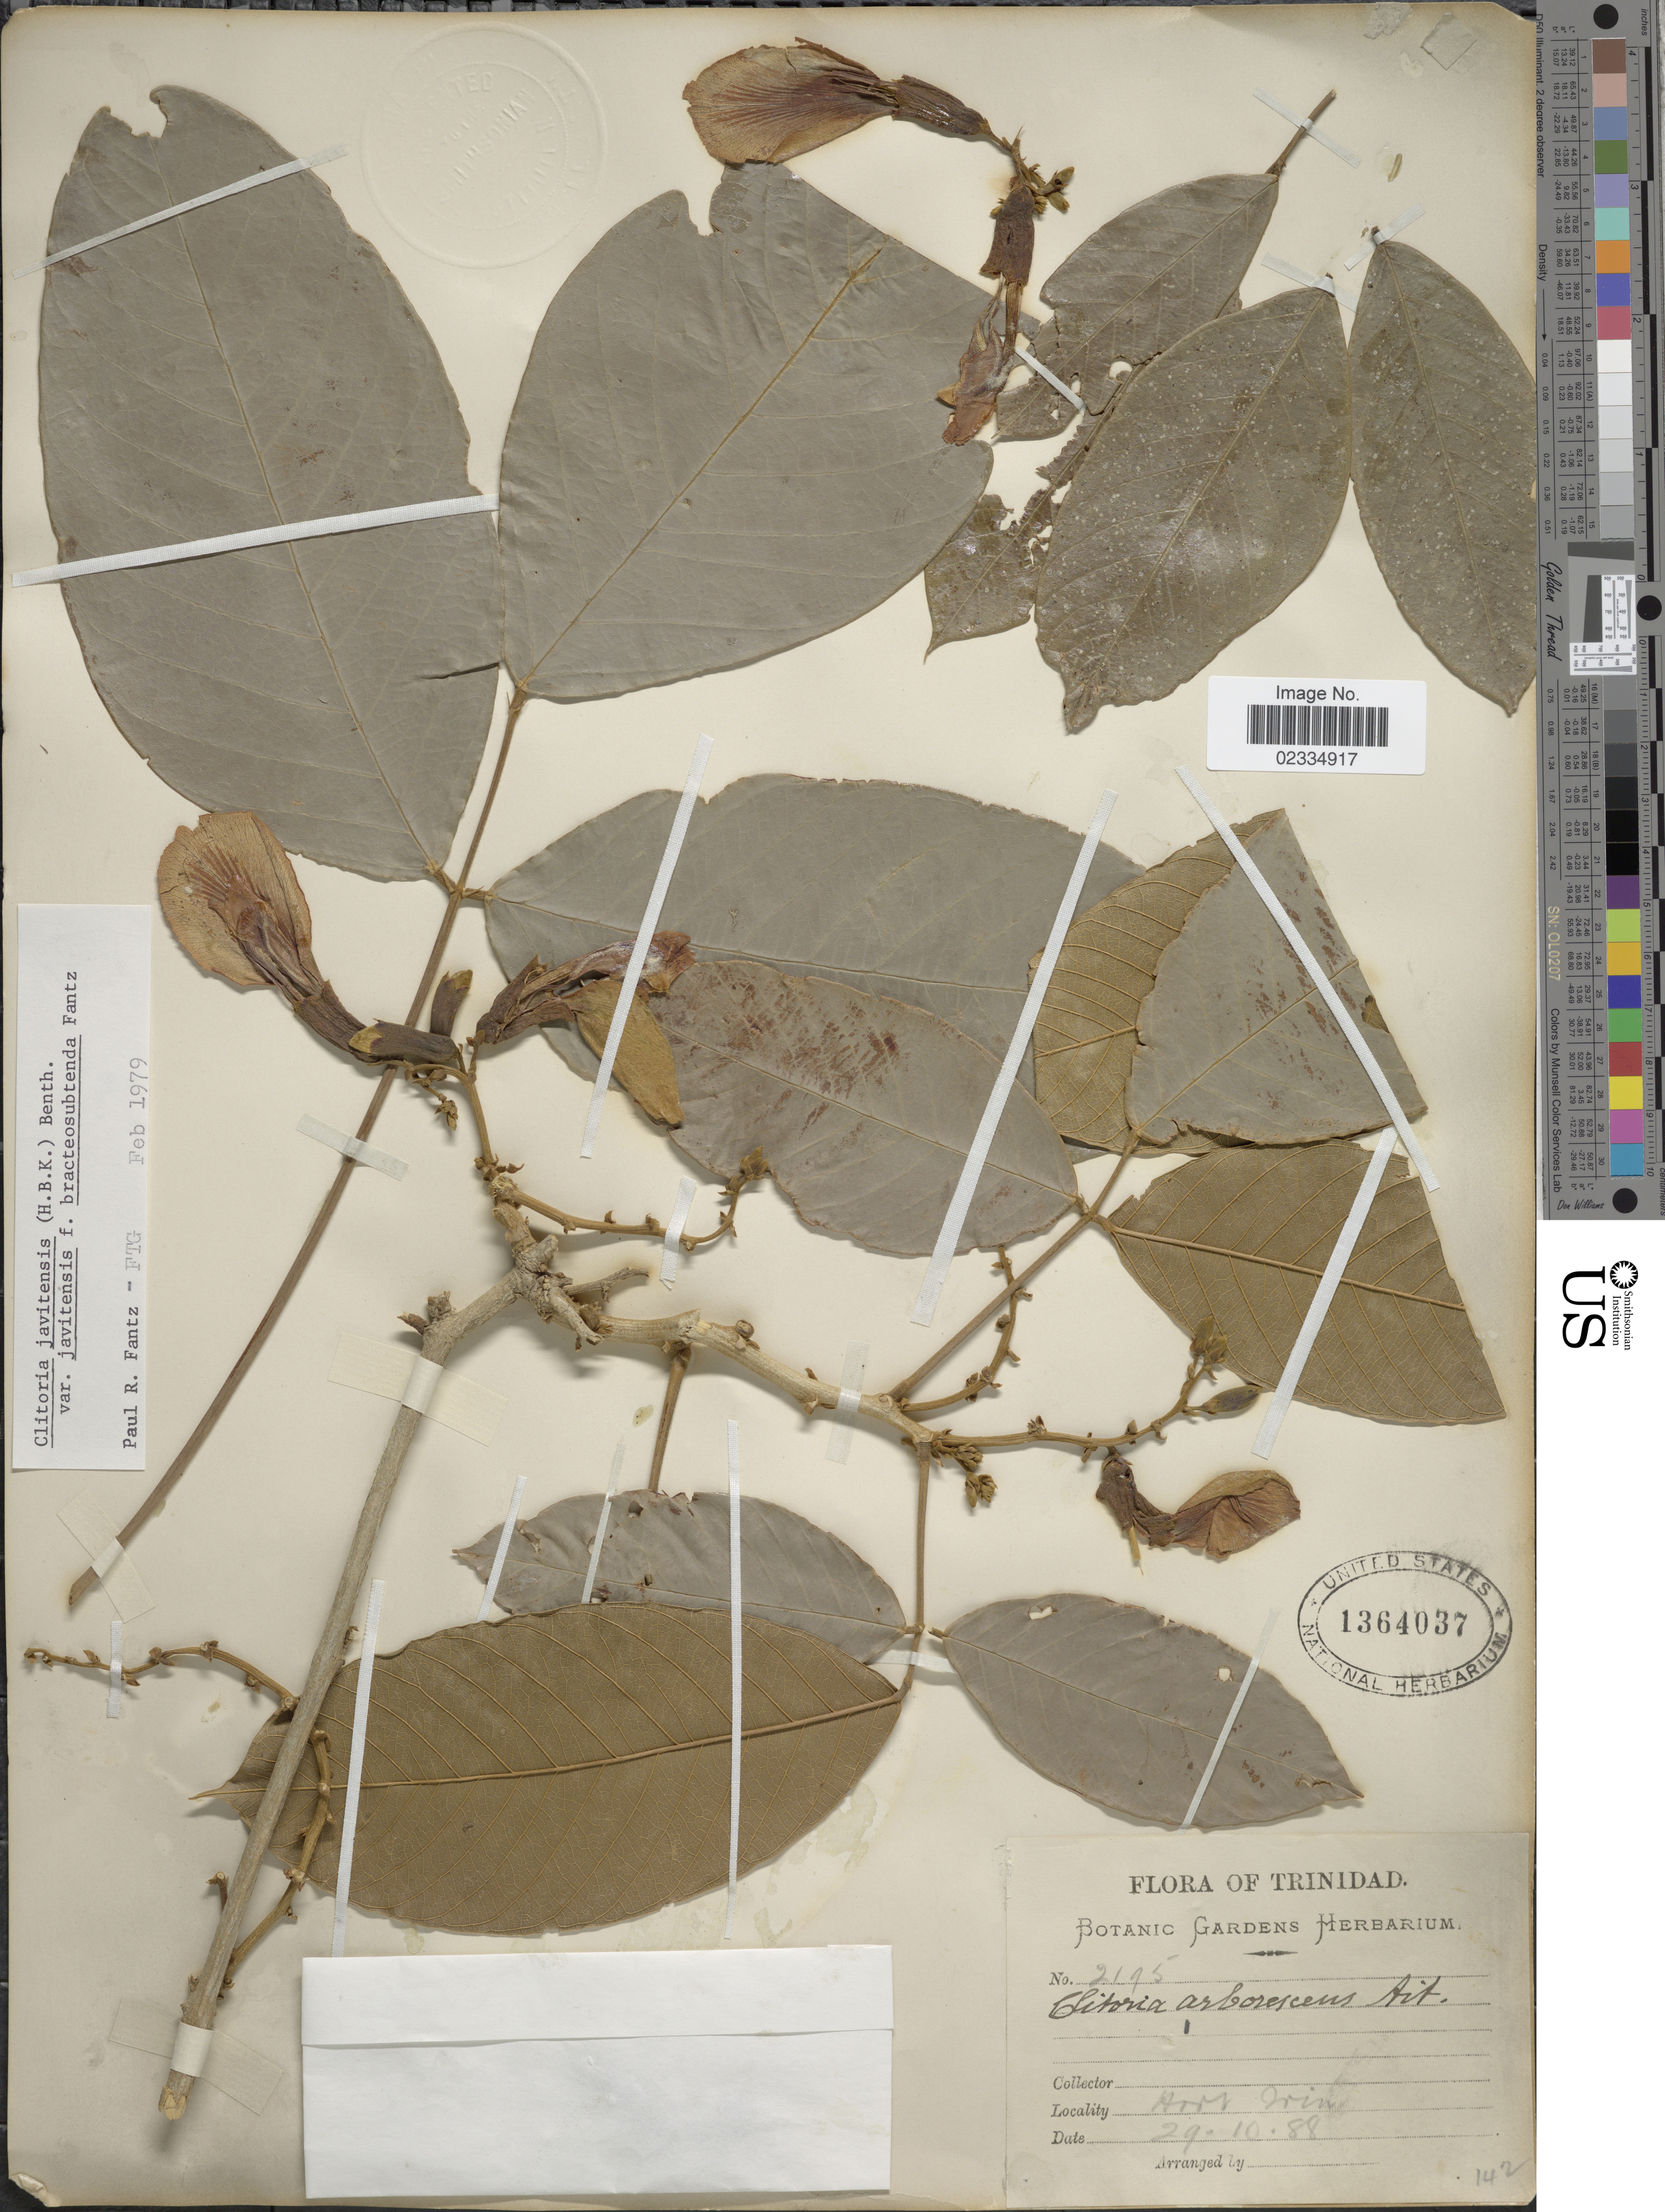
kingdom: Plantae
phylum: Tracheophyta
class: Magnoliopsida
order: Fabales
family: Fabaceae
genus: Clitoria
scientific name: Clitoria javitensis f. bracteosubtenda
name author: Fantz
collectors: ex herb. Botanic Gardens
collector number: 2195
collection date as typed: Transcribed d/m/y: 29/10/88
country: Trinidad and Tobago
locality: Trinidad, Hort Trin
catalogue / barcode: US 1364037